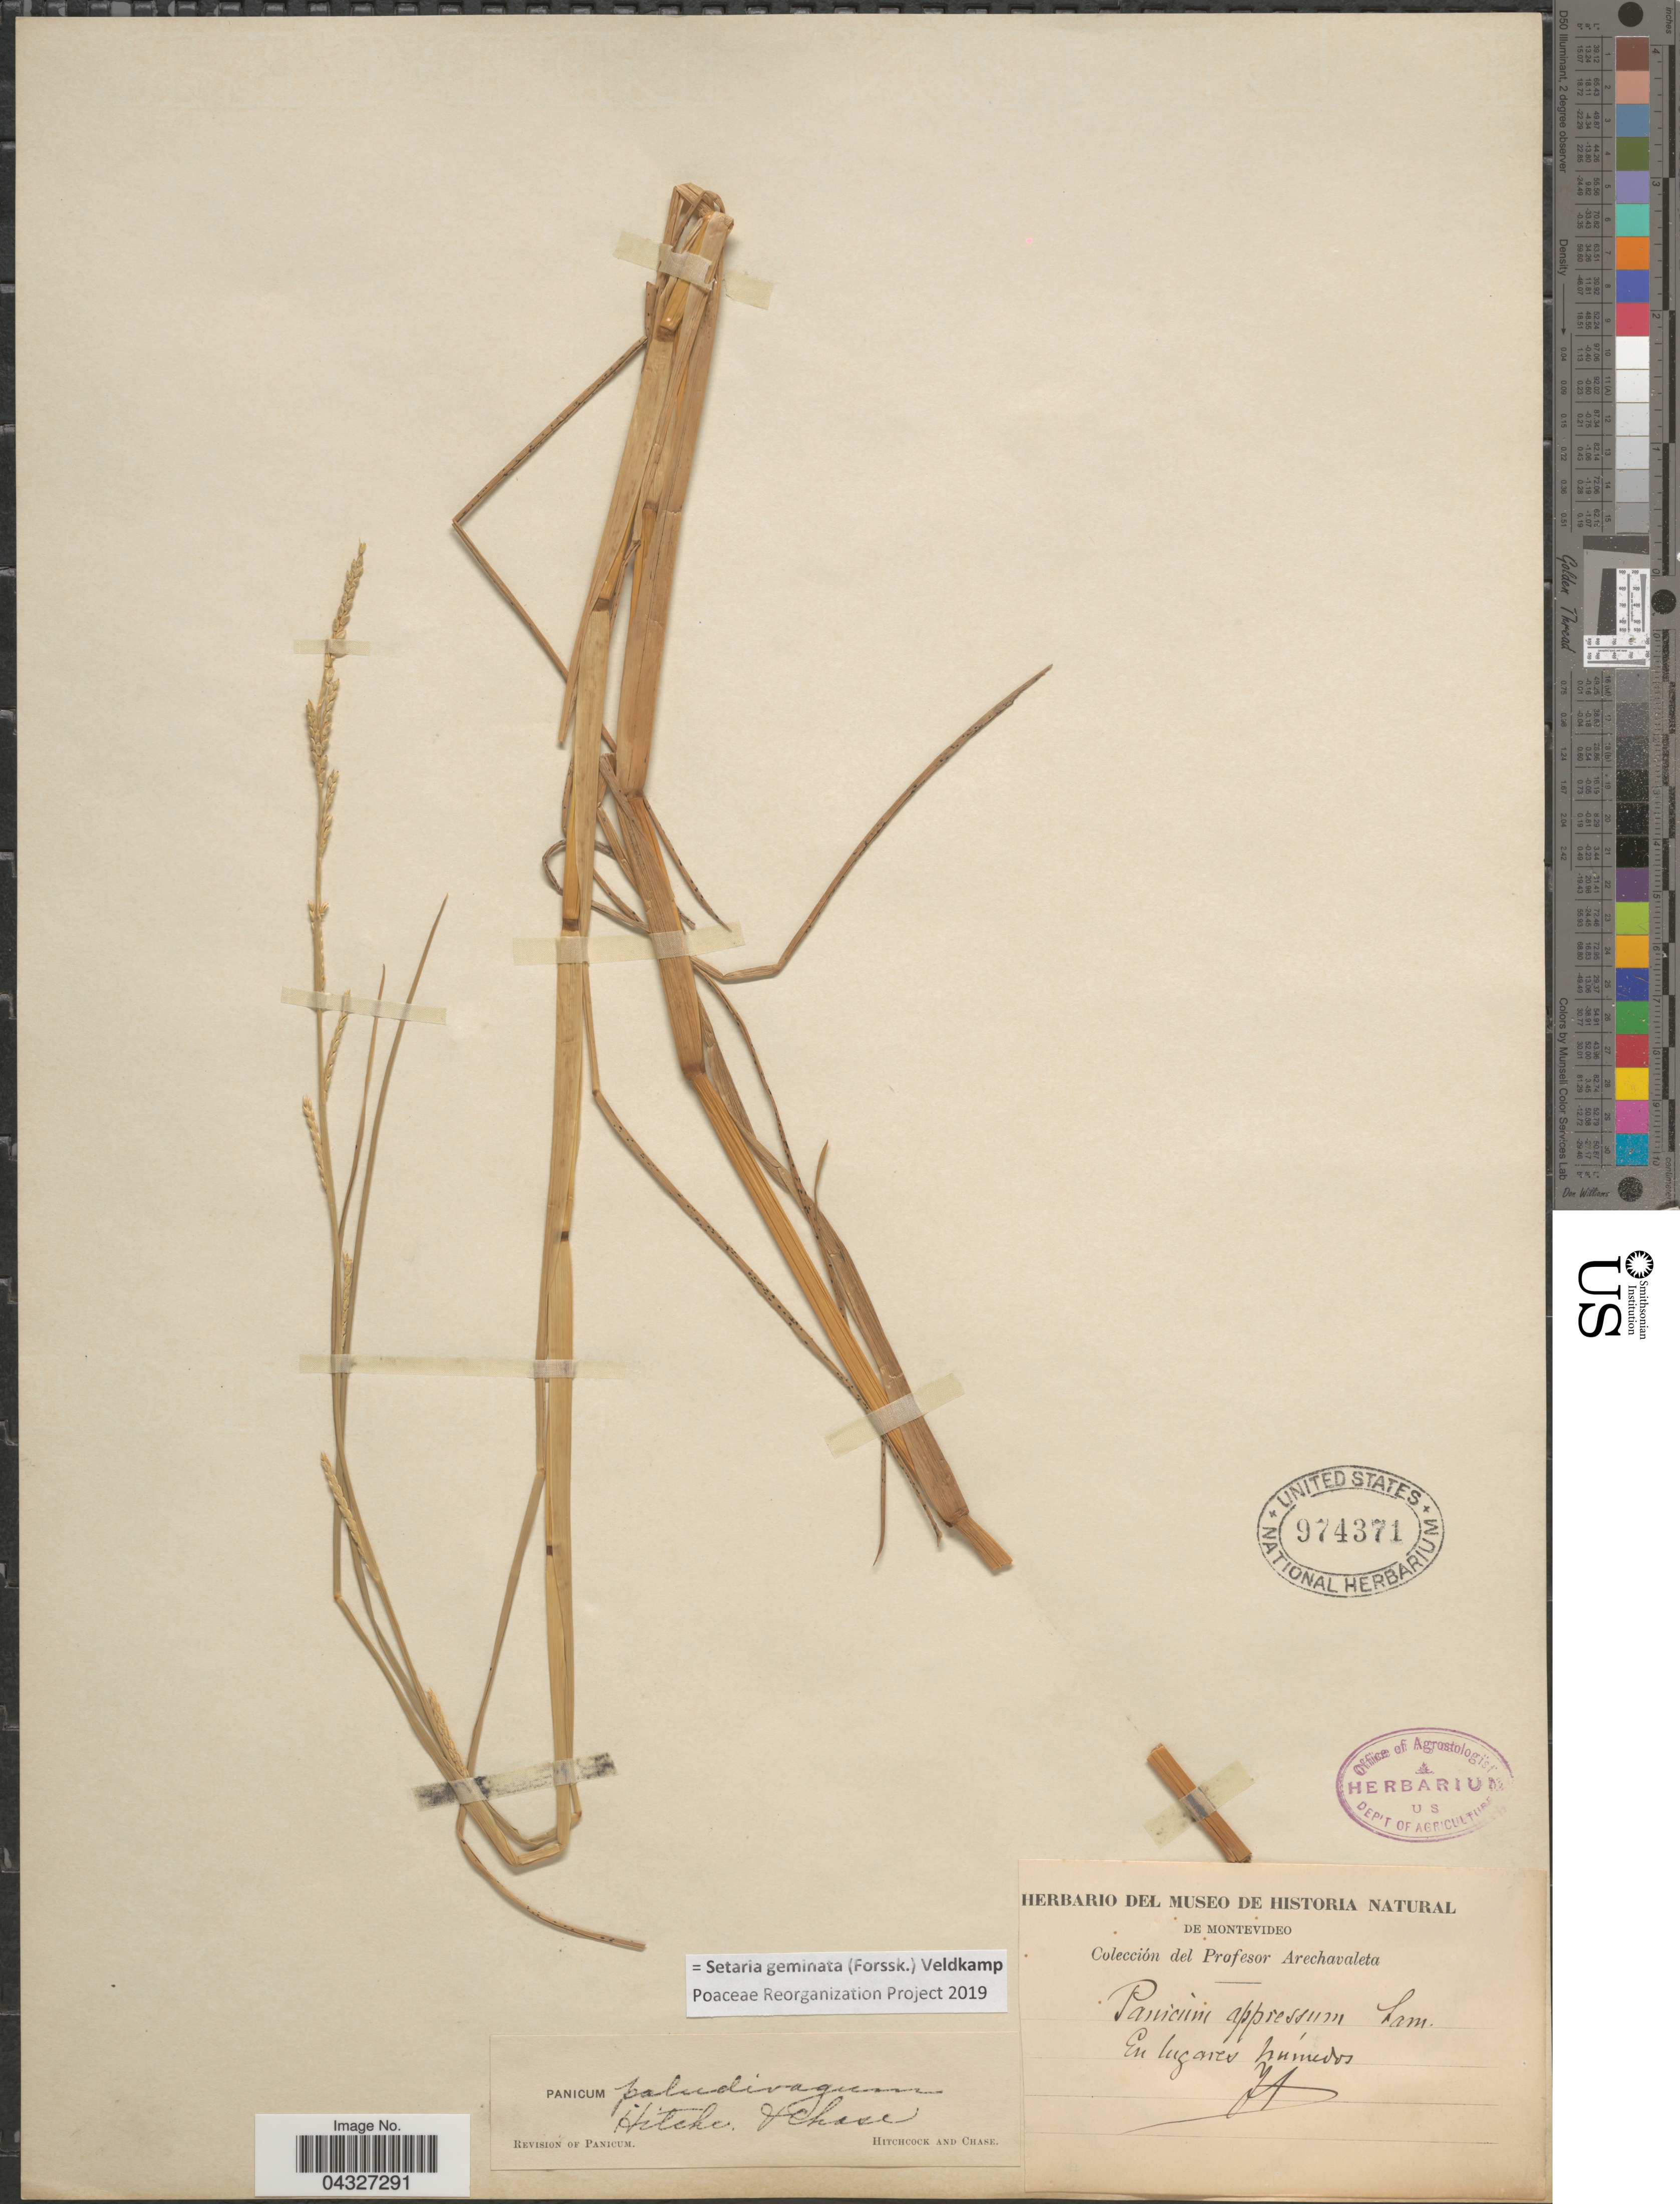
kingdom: Plantae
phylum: Tracheophyta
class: Liliopsida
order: Poales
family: Poaceae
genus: Setaria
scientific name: Setaria geminata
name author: (Forssk.) Veldkamp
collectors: Arechavaleta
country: Uruguay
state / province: Montevideo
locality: En luzares húmedos.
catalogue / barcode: US 974371